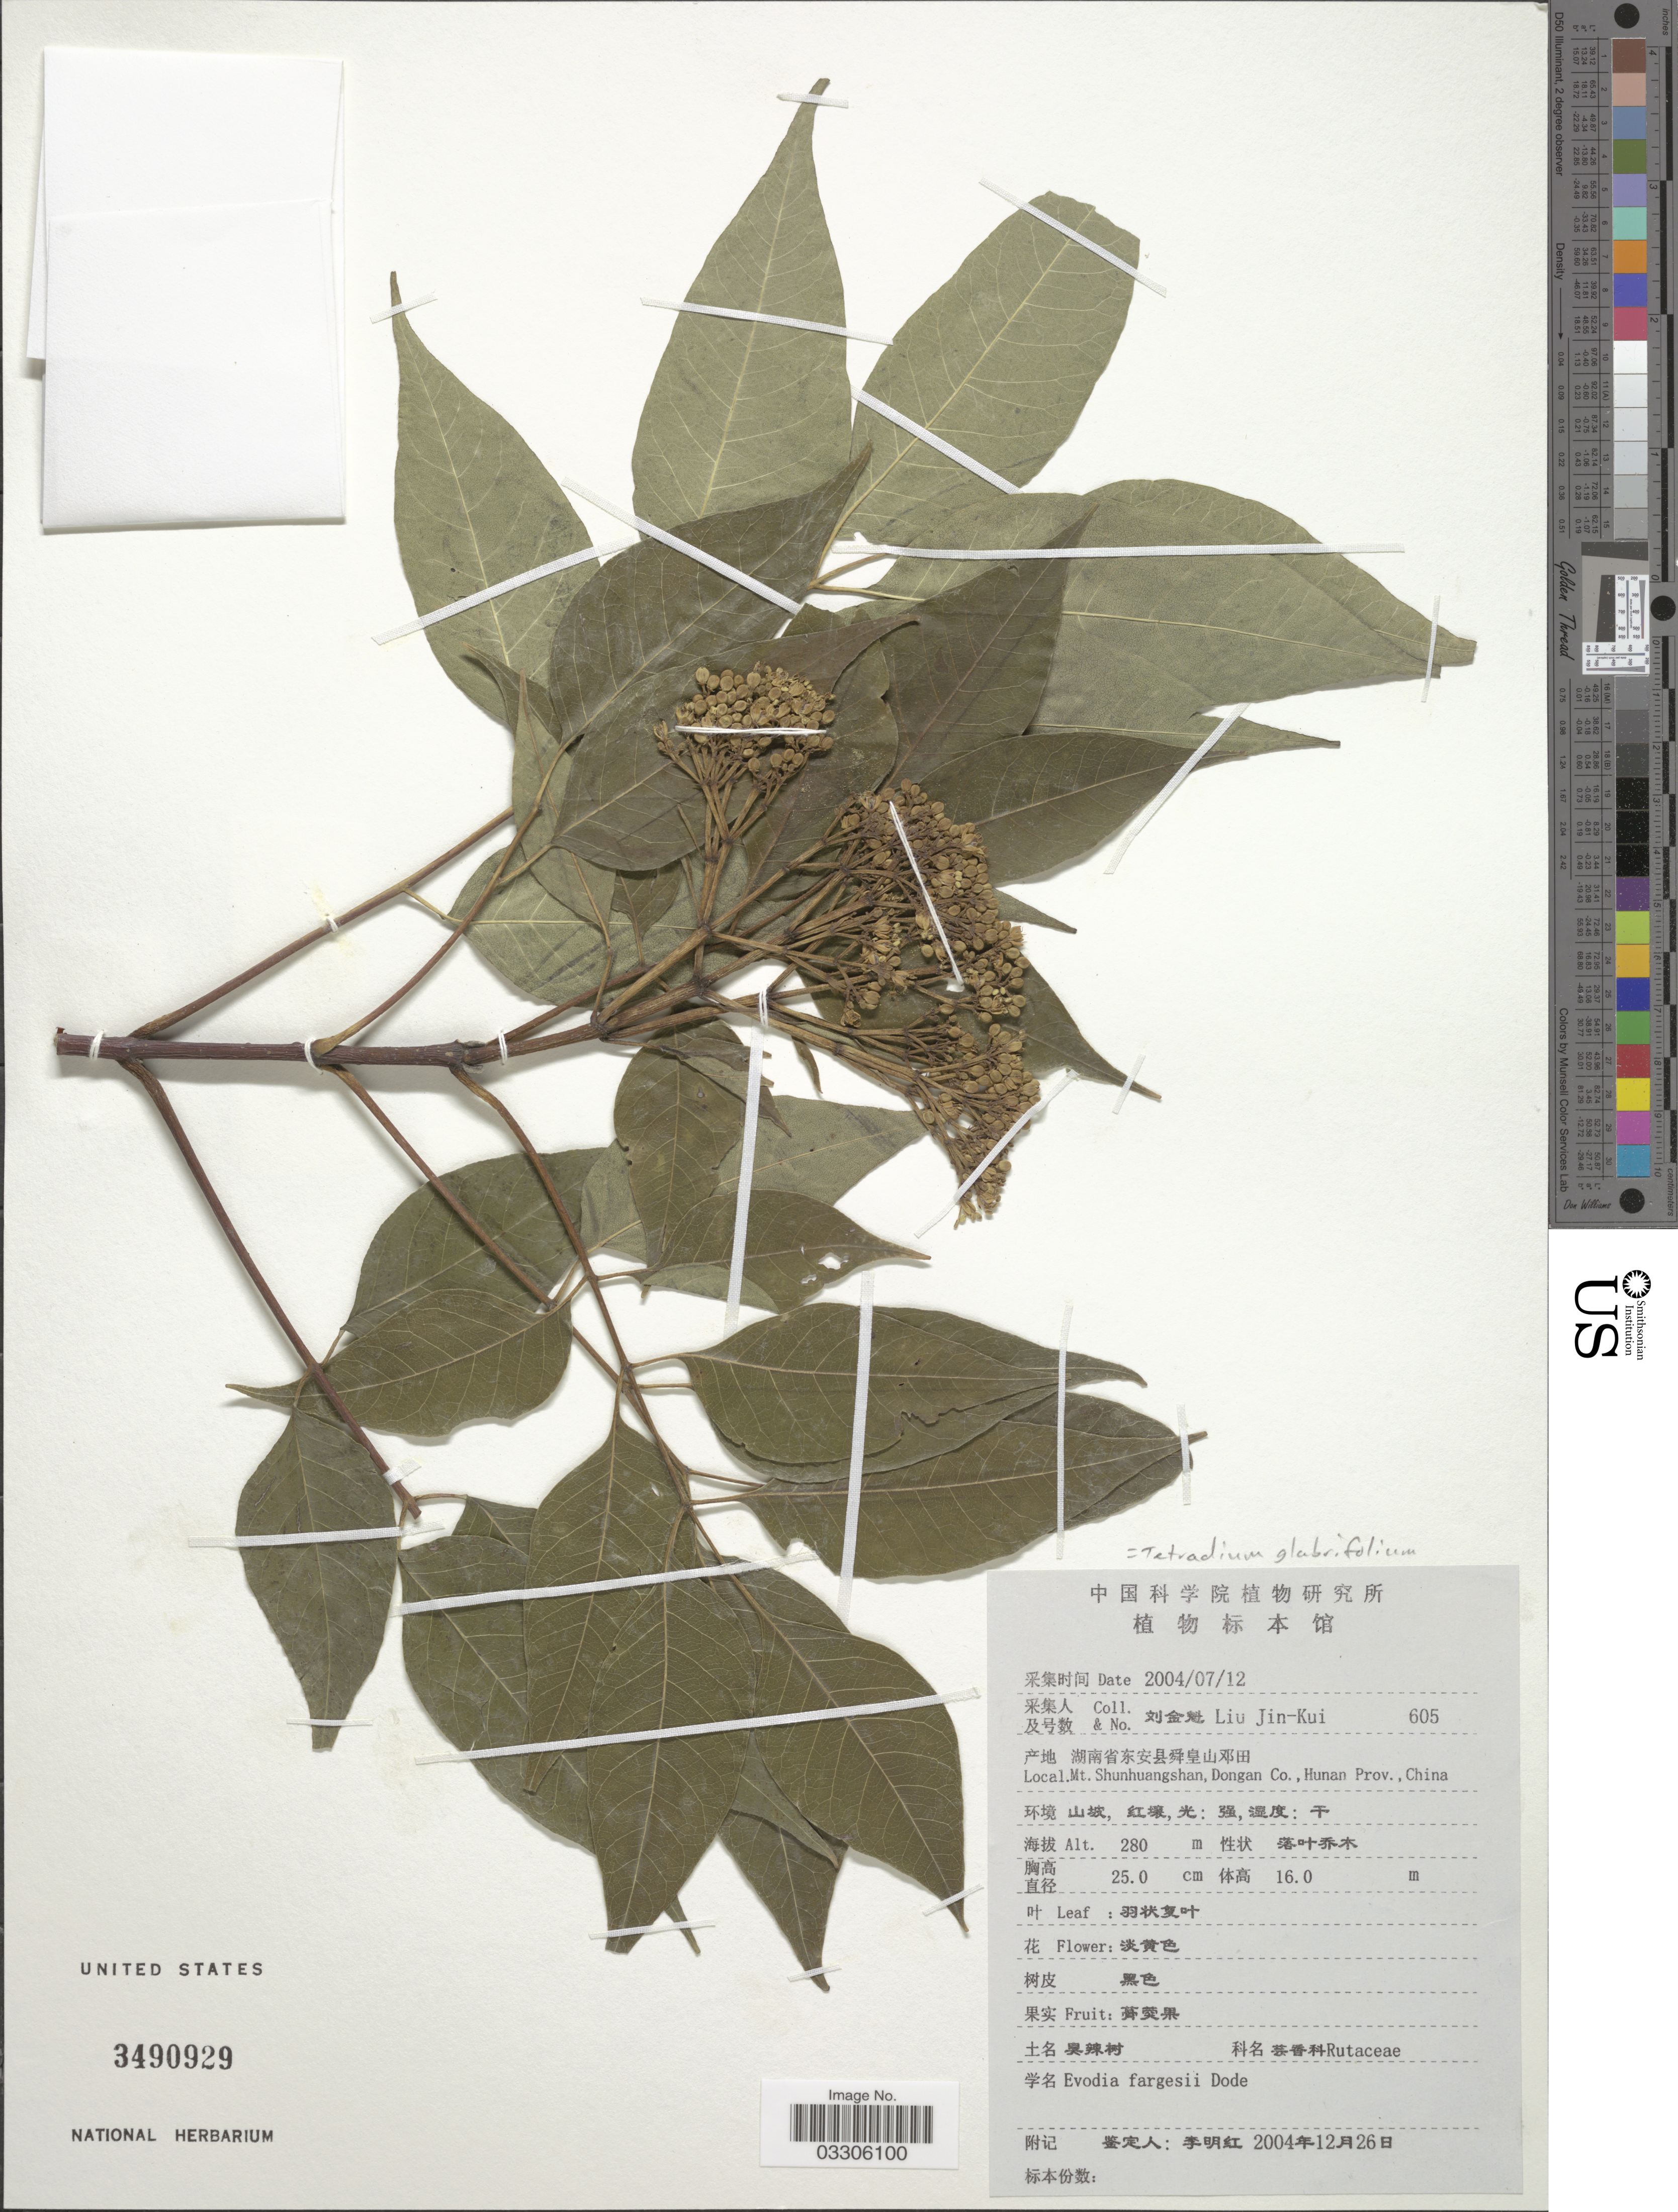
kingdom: Plantae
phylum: Tracheophyta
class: Magnoliopsida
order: Sapindales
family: Rutaceae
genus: Tetradium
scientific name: Tetradium glabrifolium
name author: (Champ. ex Benth.) T.G. Hartley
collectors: L. Jin-Kui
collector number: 605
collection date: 2004-07-12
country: China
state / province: Hunan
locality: Mt. Shunhuangshan, Dongan Co.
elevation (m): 280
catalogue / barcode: US 3490929